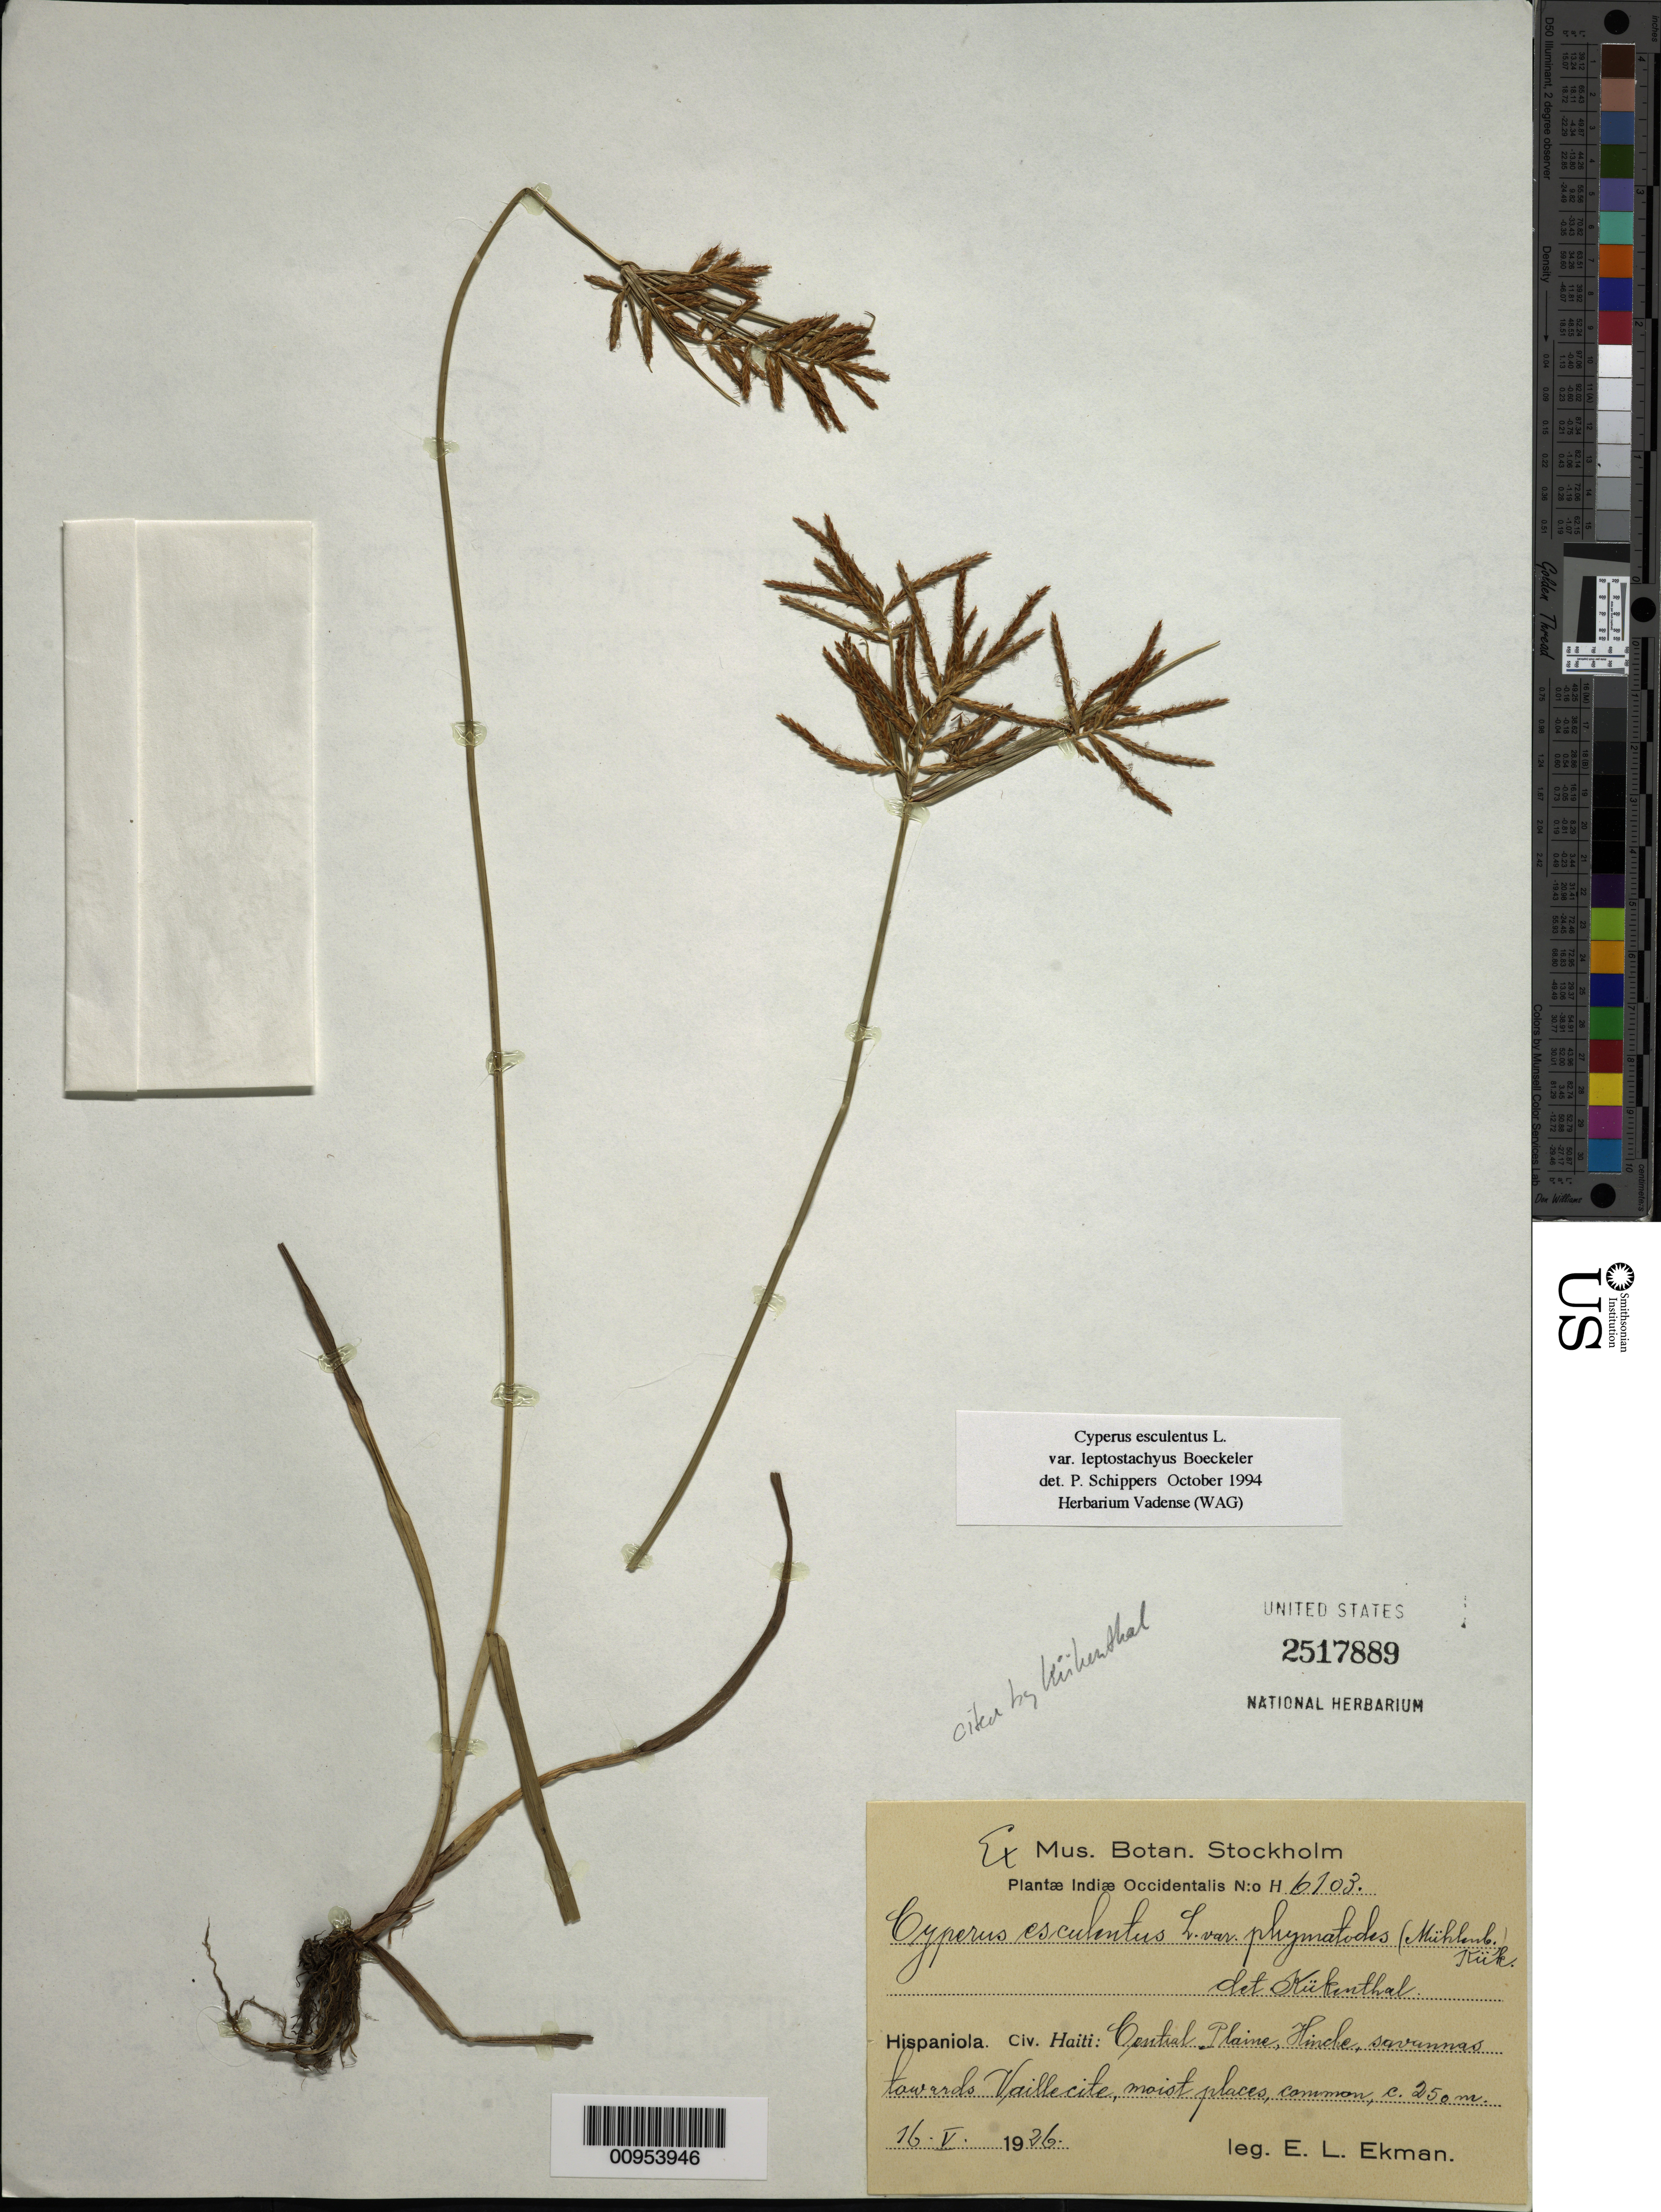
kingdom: Plantae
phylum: Tracheophyta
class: Liliopsida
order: Poales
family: Cyperaceae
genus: Cyperus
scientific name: Cyperus esculentus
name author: L.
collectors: E. L. Ekman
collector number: H 6103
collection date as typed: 16 May 1926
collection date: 1926-05-16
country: Haiti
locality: Coastal Plaine, Hinche, savannas towards Vaillecite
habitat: Moist places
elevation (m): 250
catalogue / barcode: US 2517889